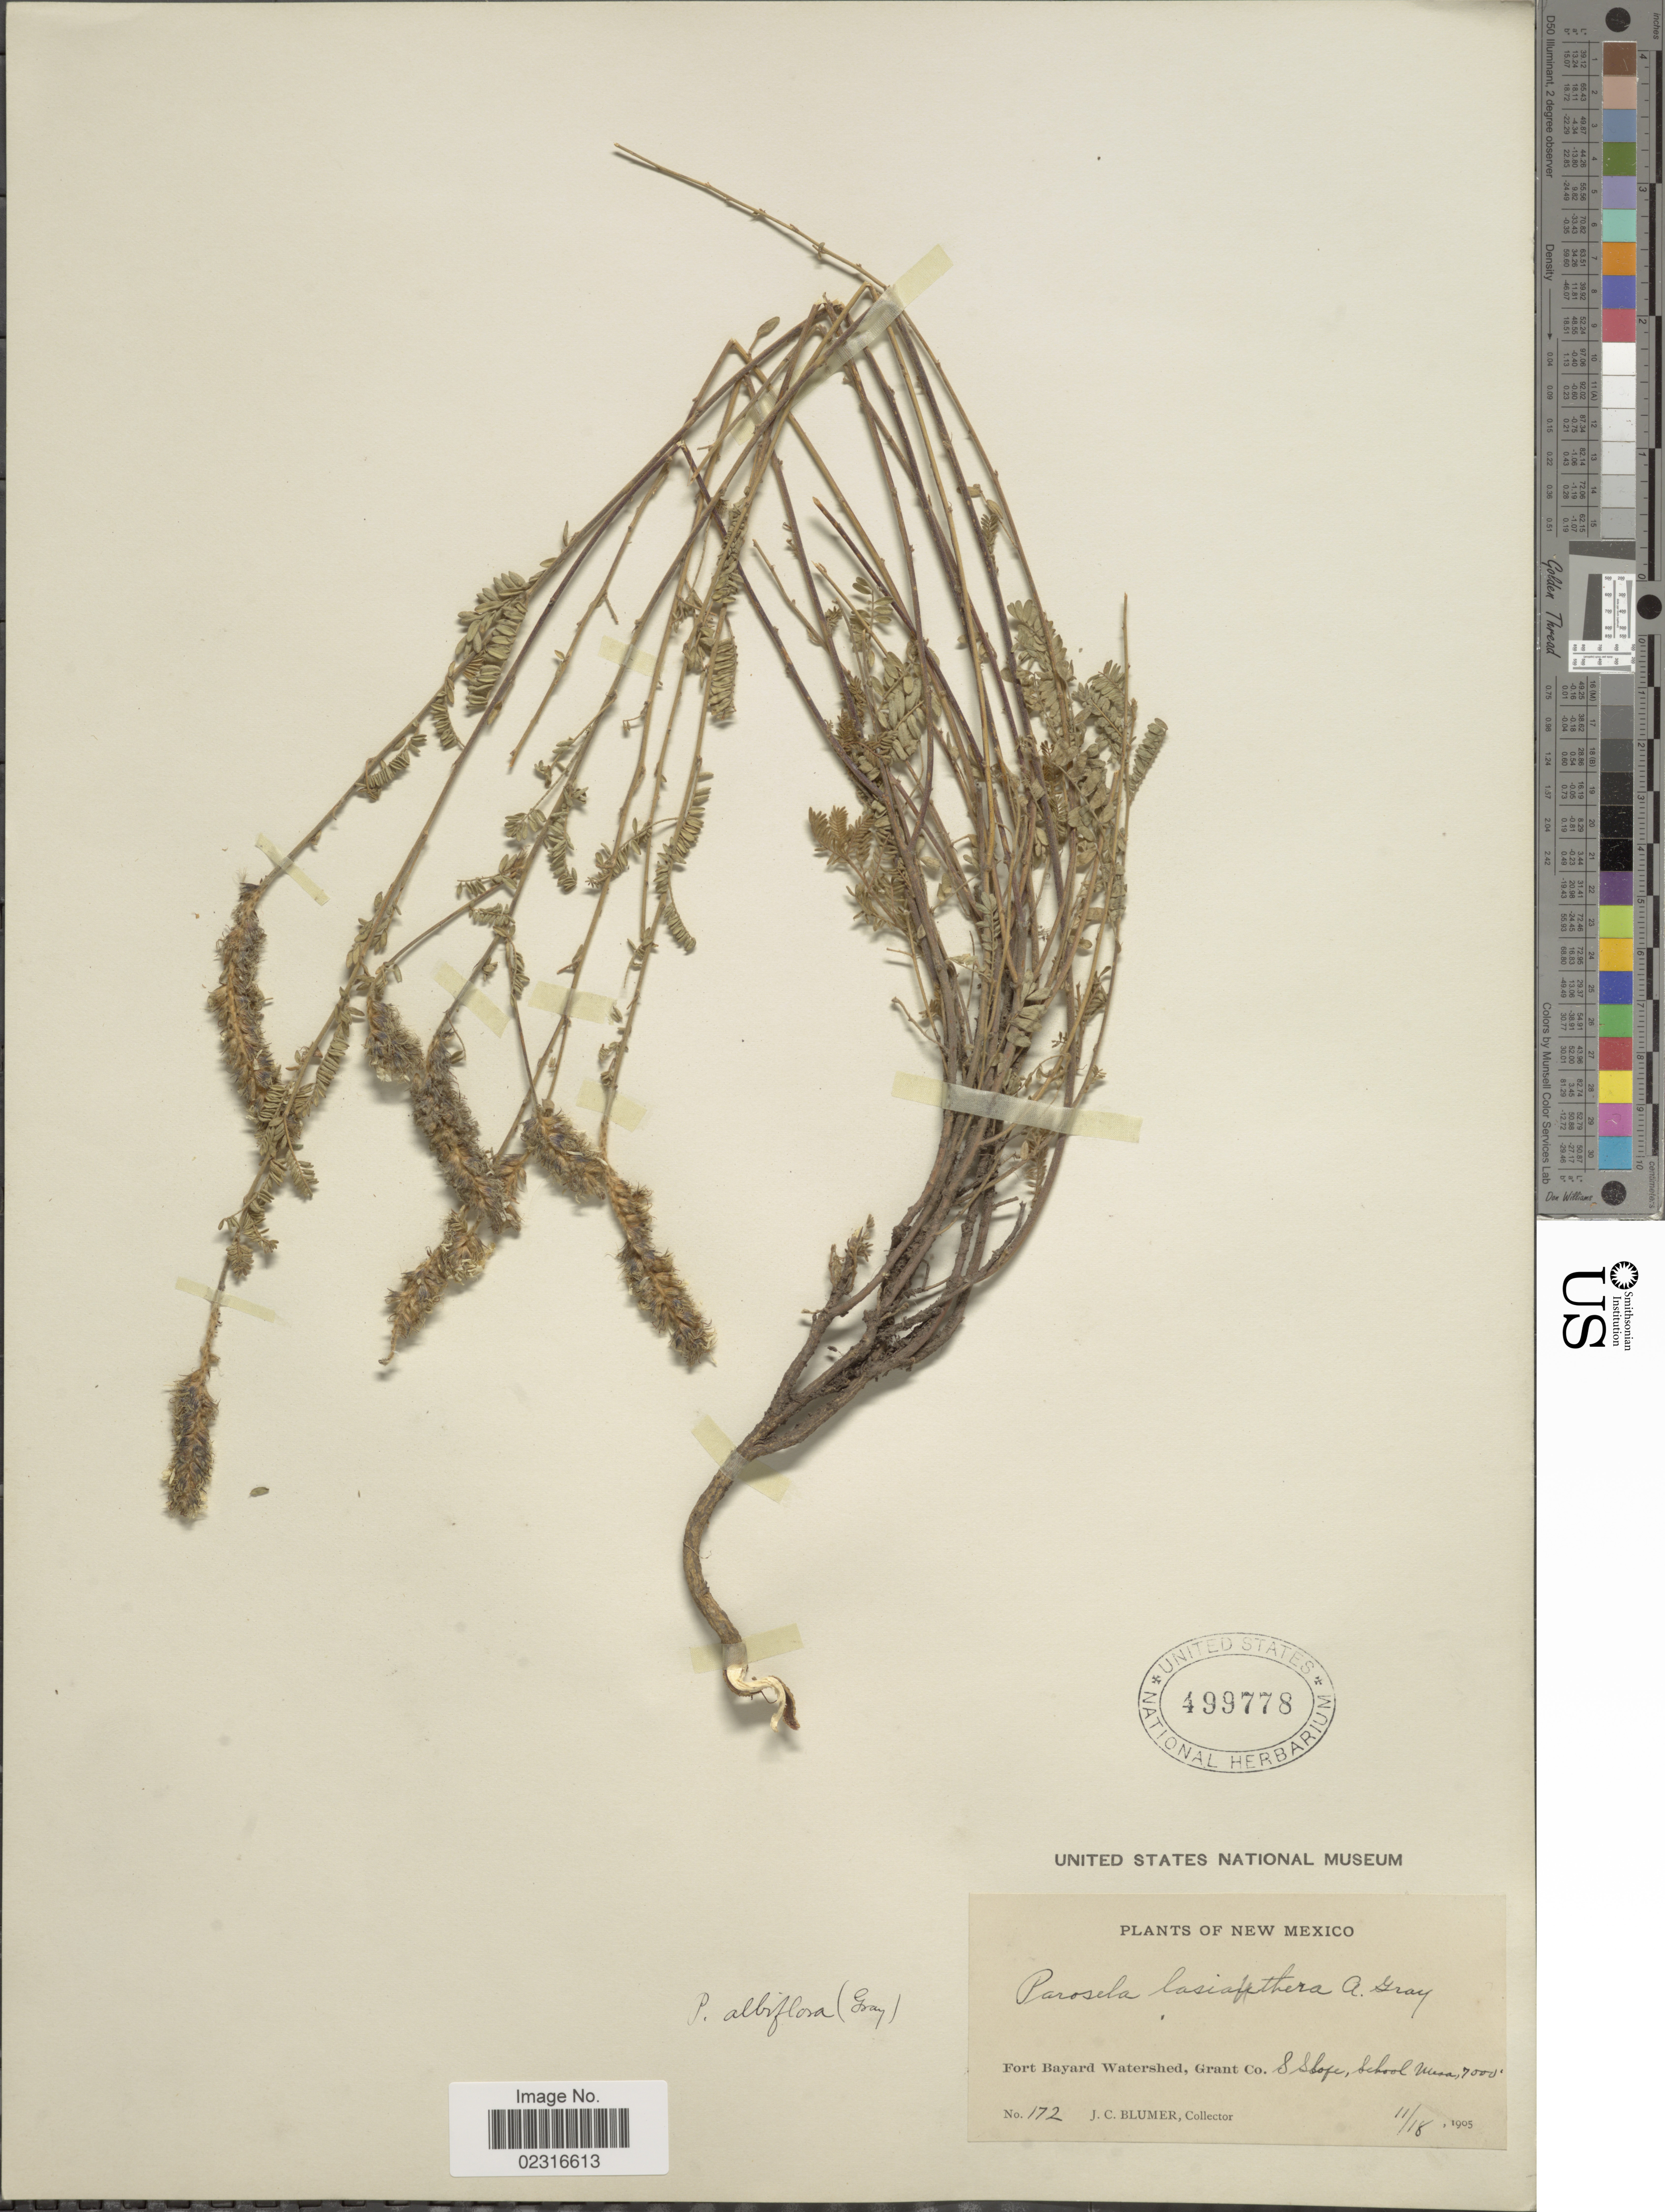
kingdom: Plantae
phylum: Tracheophyta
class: Magnoliopsida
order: Fabales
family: Fabaceae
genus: Dalea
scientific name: Dalea albiflora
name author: A. Gray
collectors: J. C. Blumer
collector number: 172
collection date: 1905-11-18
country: United States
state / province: New Mexico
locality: Fort Bayard Watershed, Grant Co. S. Slope, School Mesa.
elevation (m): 2134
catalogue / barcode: US 499778